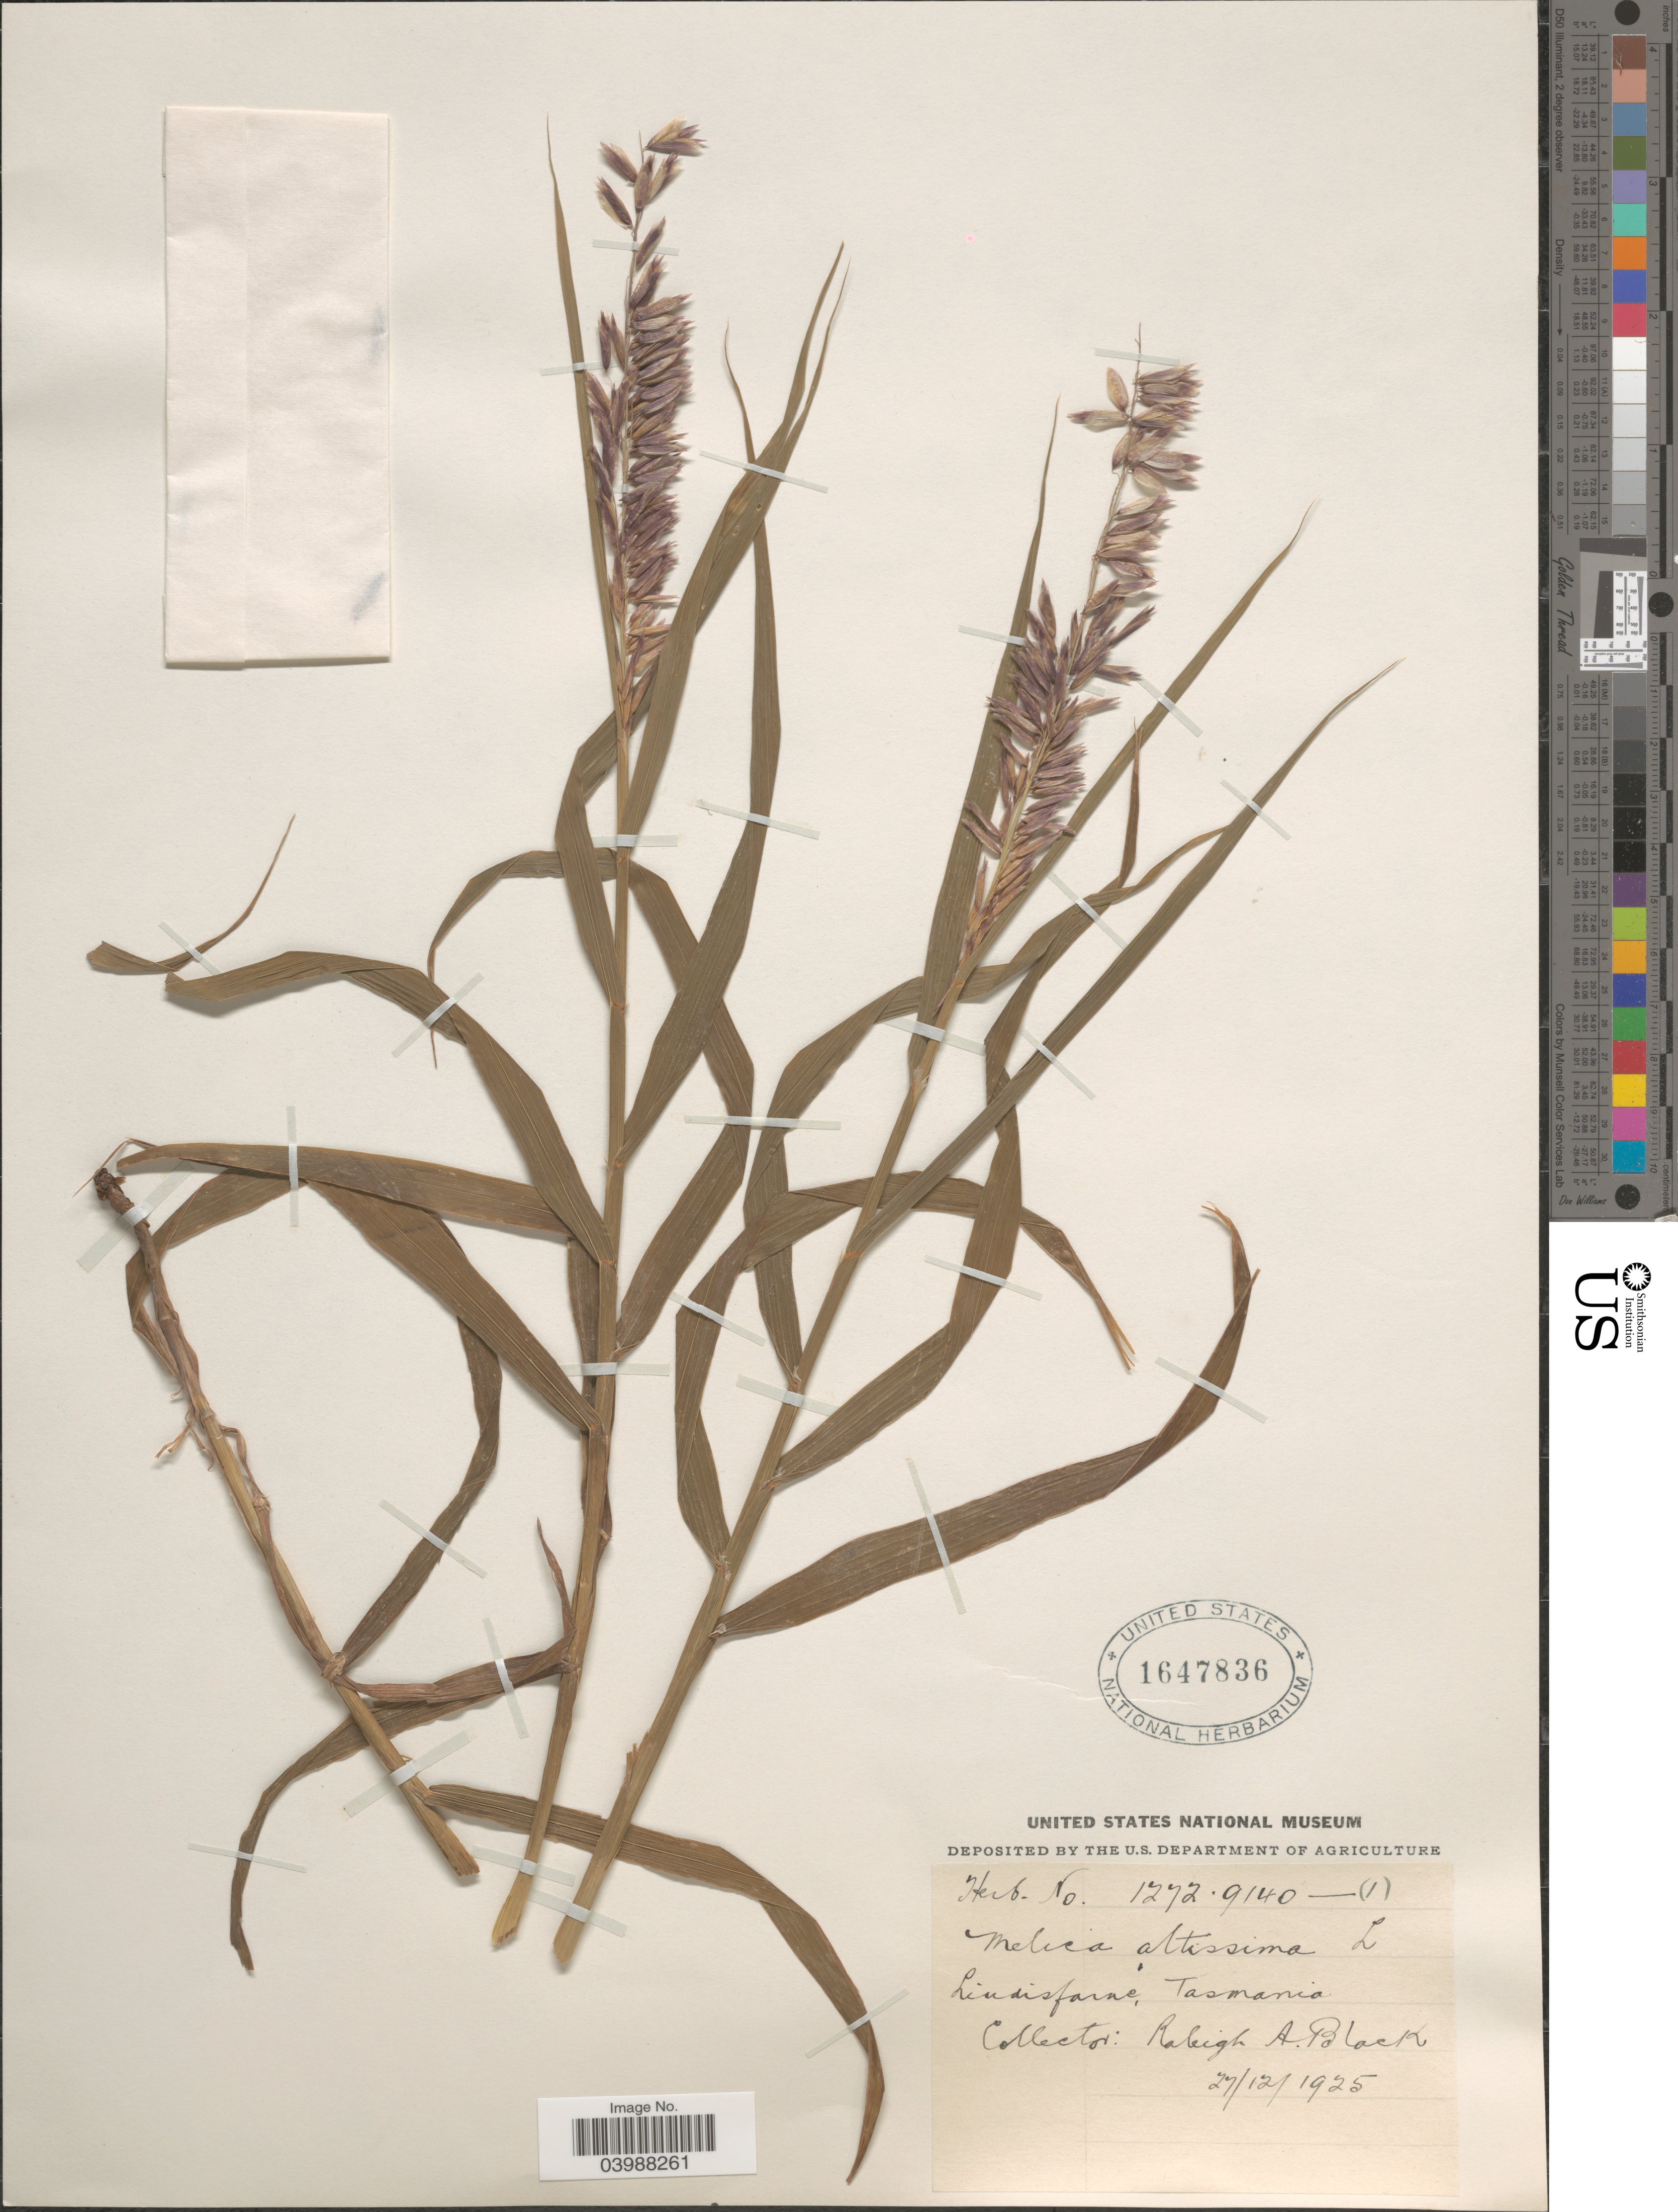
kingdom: Plantae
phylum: Tracheophyta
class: Liliopsida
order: Poales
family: Poaceae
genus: Melica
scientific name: Melica altissima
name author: L.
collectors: R. A. Black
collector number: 1272/9140*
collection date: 1925-12-27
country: Australia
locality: Lindisfarne, Tasmania.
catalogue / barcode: US 1647836